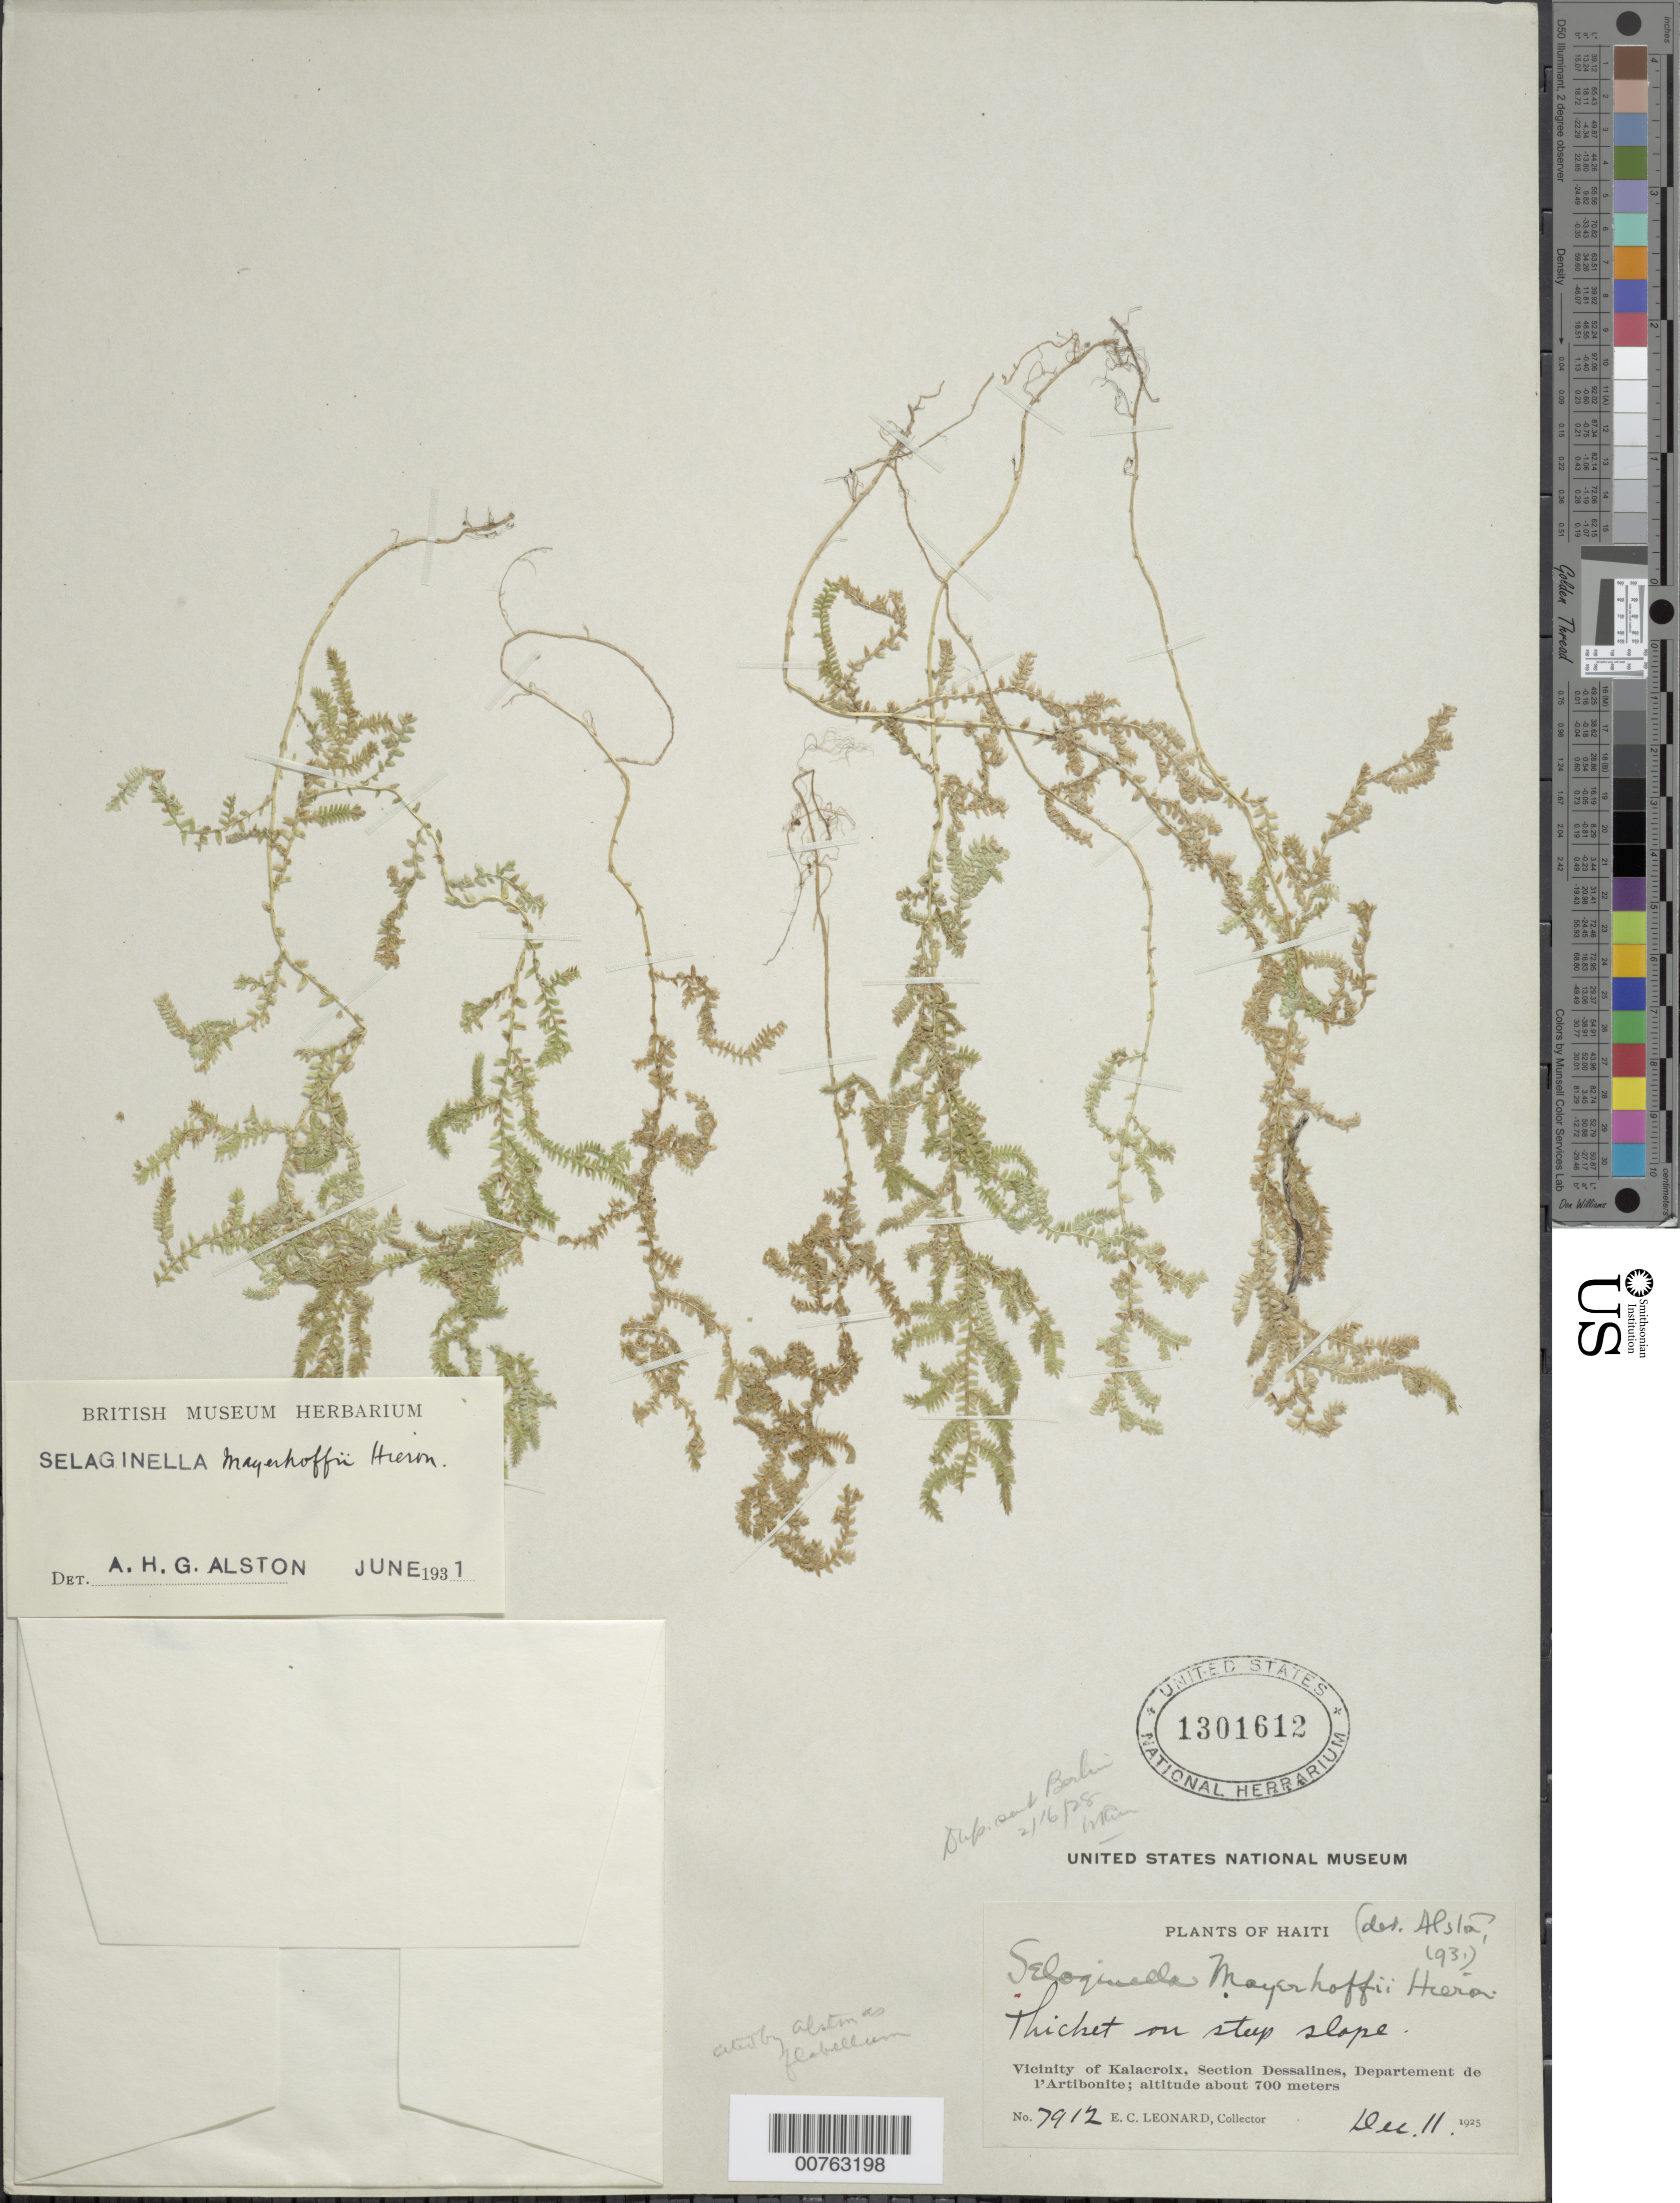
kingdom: Plantae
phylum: Tracheophyta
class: Lycopodiopsida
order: Selaginellales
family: Selaginellaceae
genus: Selaginella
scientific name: Selaginella flabellum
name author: (Desv.) Spring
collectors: E. C. Leonard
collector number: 7912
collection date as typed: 11 Dec 1925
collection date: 1925-12-11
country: Haiti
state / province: Artibonite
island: Hispaniola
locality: Vicinity of Kalacroix, Section Dessalines, Departement de l'Artibonite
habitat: Thicket on steep slope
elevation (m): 700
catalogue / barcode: US 1301612